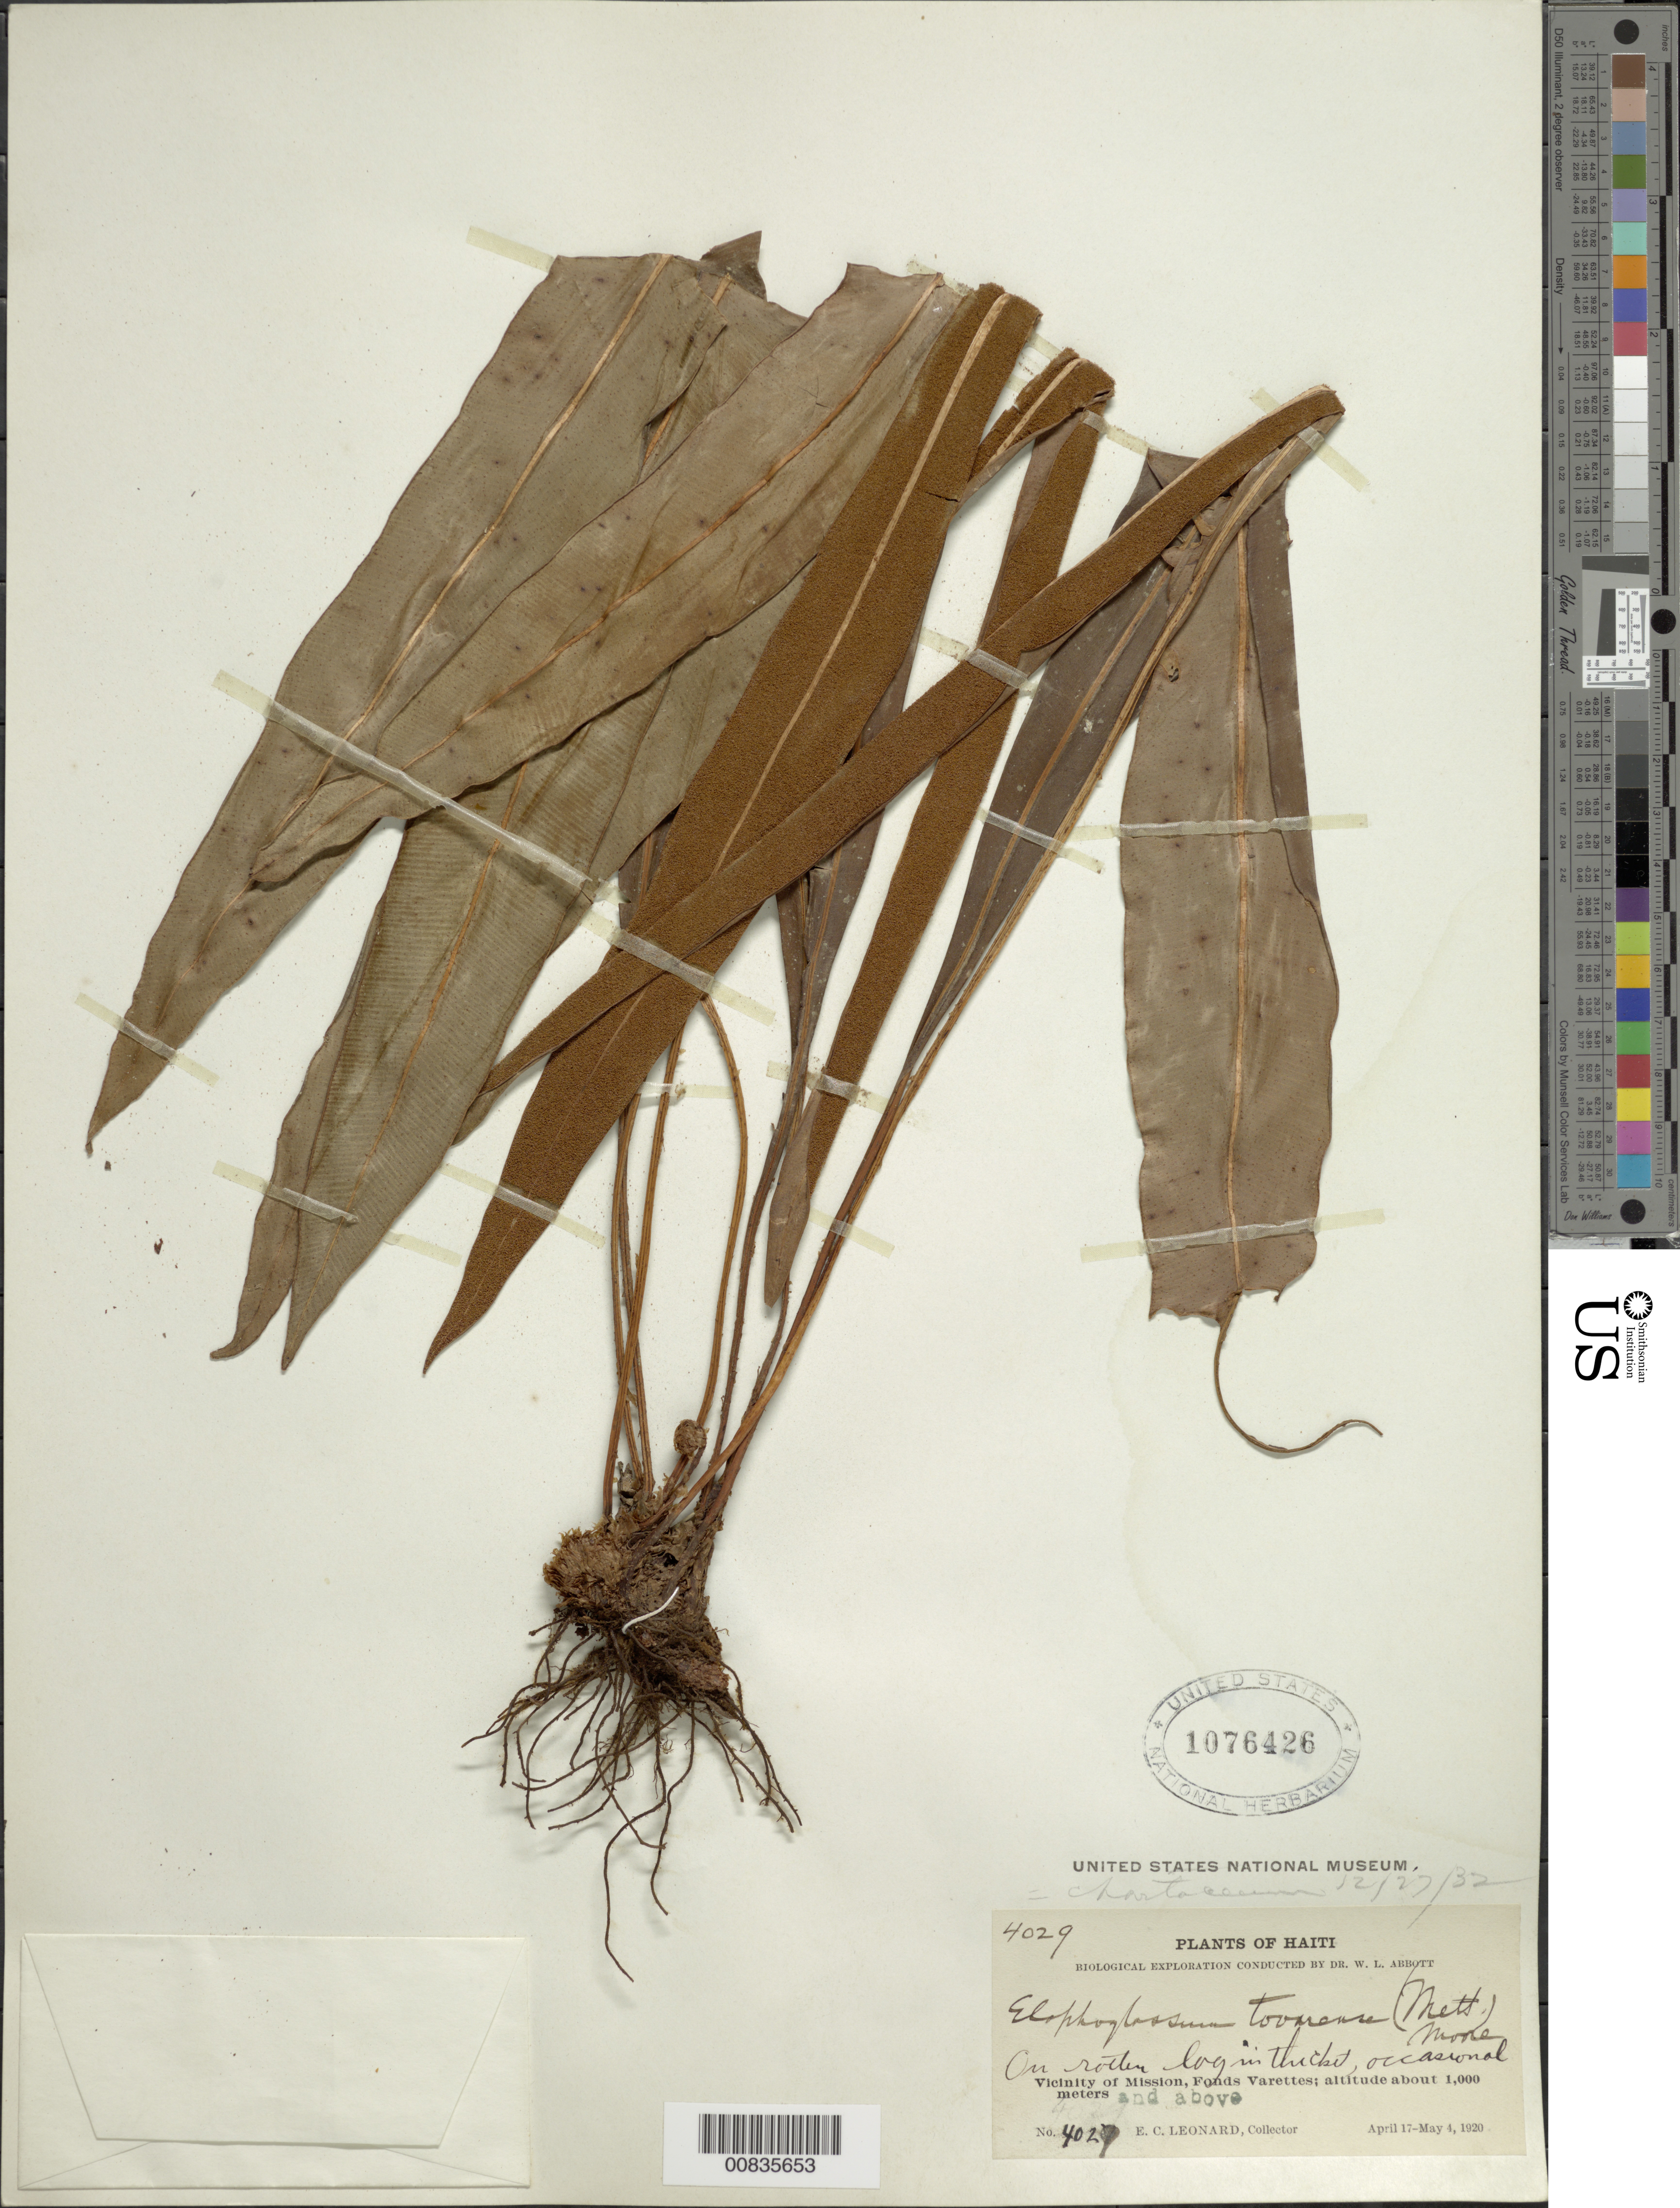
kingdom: Plantae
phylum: Tracheophyta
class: Polypodiopsida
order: Polypodiales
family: Dryopteridaceae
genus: Elaphoglossum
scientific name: Elaphoglossum chartaceum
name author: (Baker ex Jenman) C. Chr.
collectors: E. C. Leonard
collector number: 4029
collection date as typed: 17 Apr 1920 to 04 May 1920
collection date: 1920-04-17/1920-05-04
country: Haiti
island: Hispaniola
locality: Fonds Varettes, vicinity Mission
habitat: On rotten log in thicket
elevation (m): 1000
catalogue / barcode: US 1076426